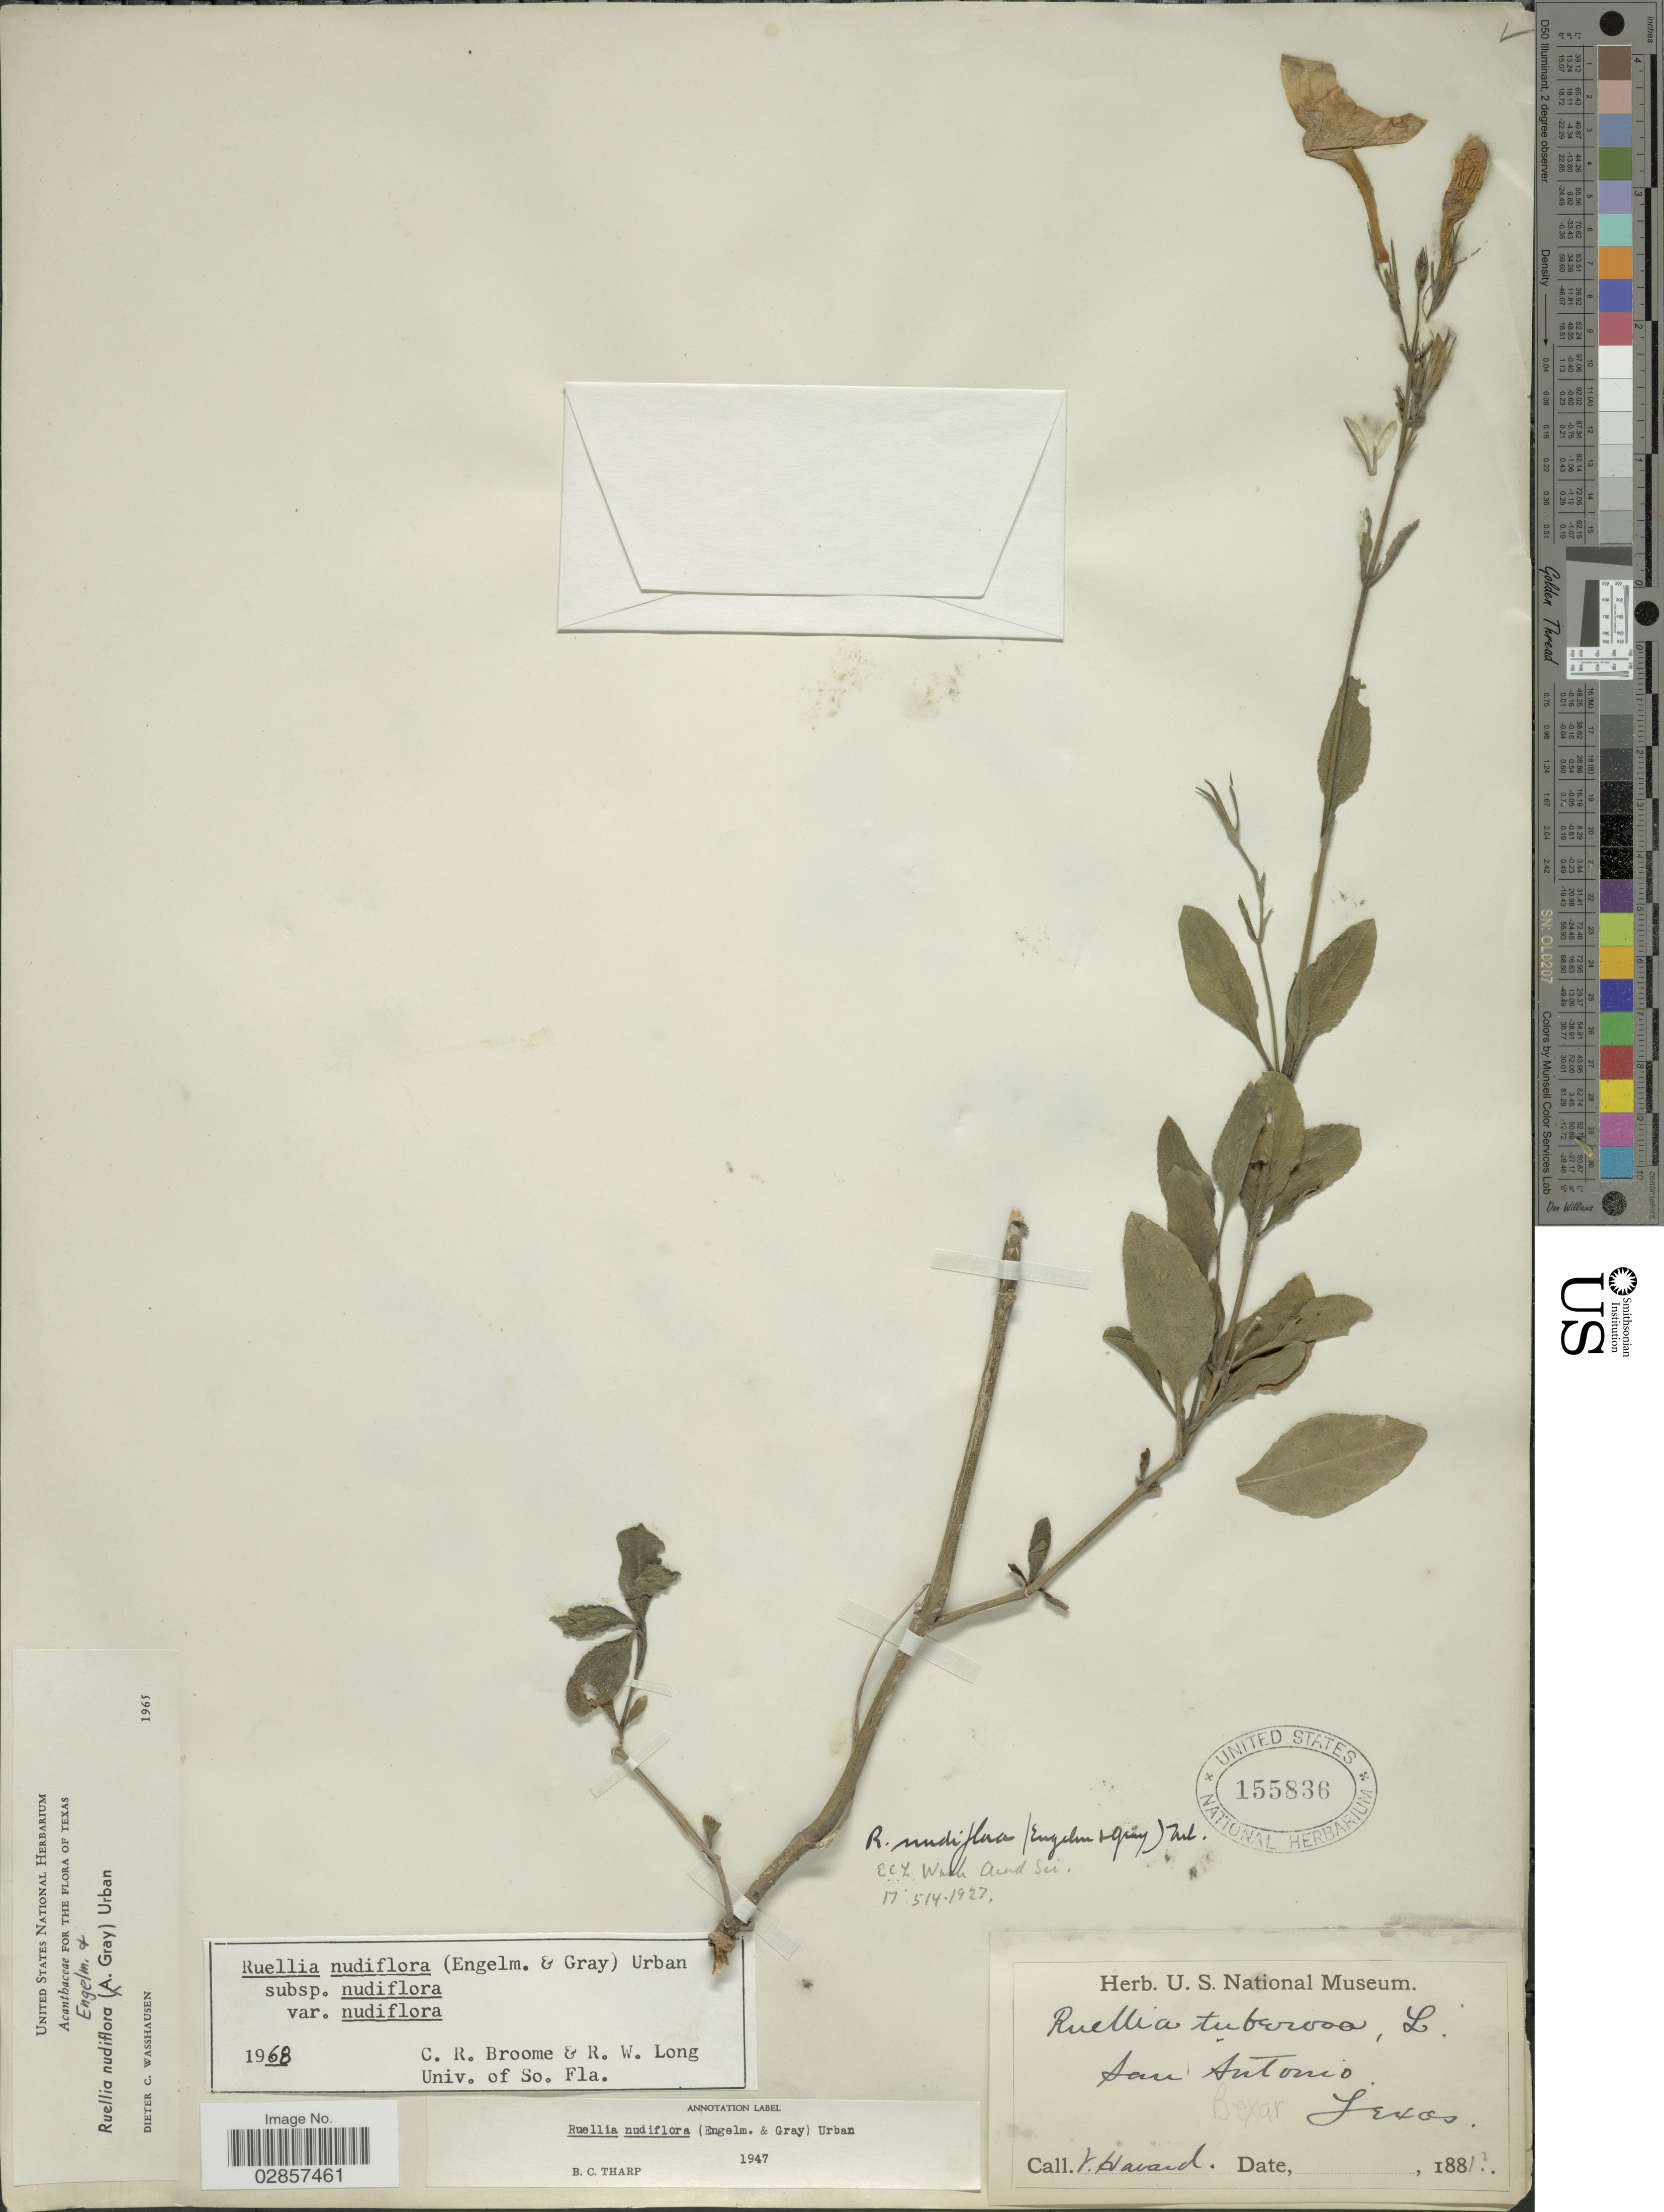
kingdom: Plantae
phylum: Tracheophyta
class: Magnoliopsida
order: Lamiales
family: Acanthaceae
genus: Ruellia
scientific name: Ruellia nudiflora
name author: (Engelm. & A. Gray) Urb.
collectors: V. Havard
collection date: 1881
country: United States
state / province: Texas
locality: San Antonio, Bexar Texas.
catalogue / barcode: US 155836